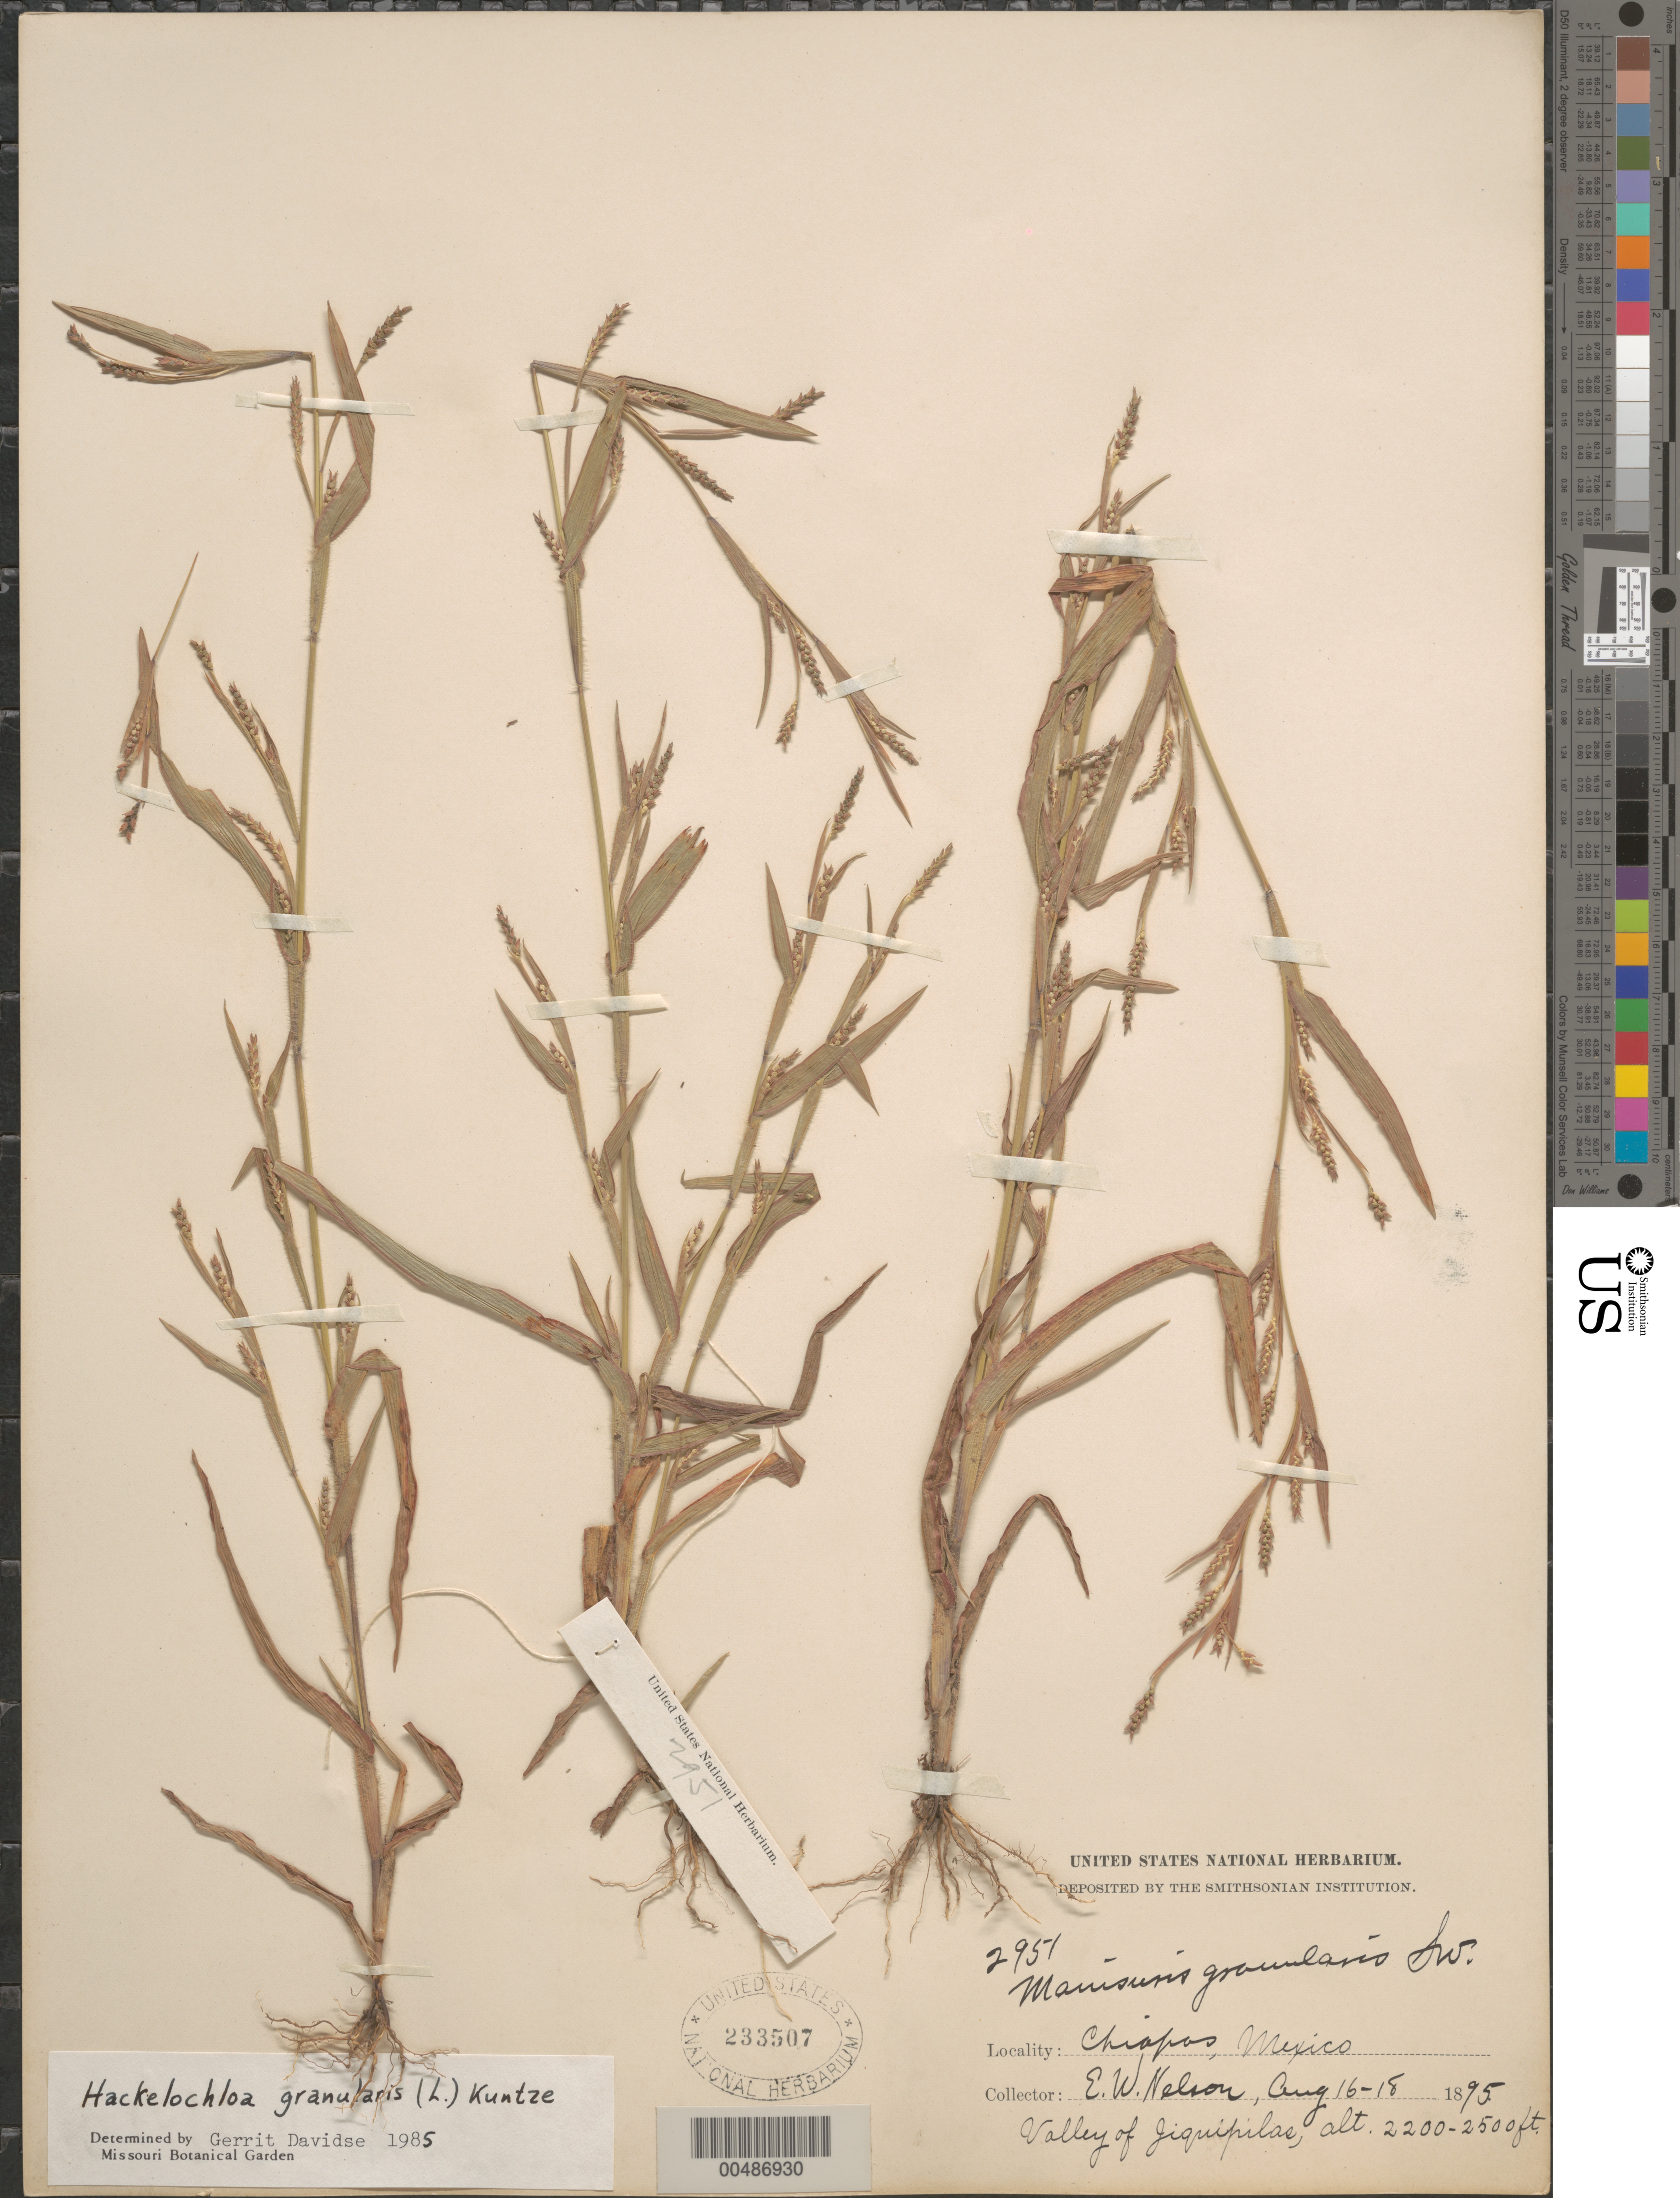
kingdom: Plantae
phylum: Tracheophyta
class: Liliopsida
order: Poales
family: Poaceae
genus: Hackelochloa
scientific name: Hackelochloa granularis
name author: (L.) Kuntze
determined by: Davidse, Gerrit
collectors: E. W. Nelson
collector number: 2951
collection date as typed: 16 Aug 1895 to 18 Aug 1895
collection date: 1895-08-16/1895-08-18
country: Mexico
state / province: Chiapas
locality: Valley of Jiquipilas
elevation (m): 671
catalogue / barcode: US 233507